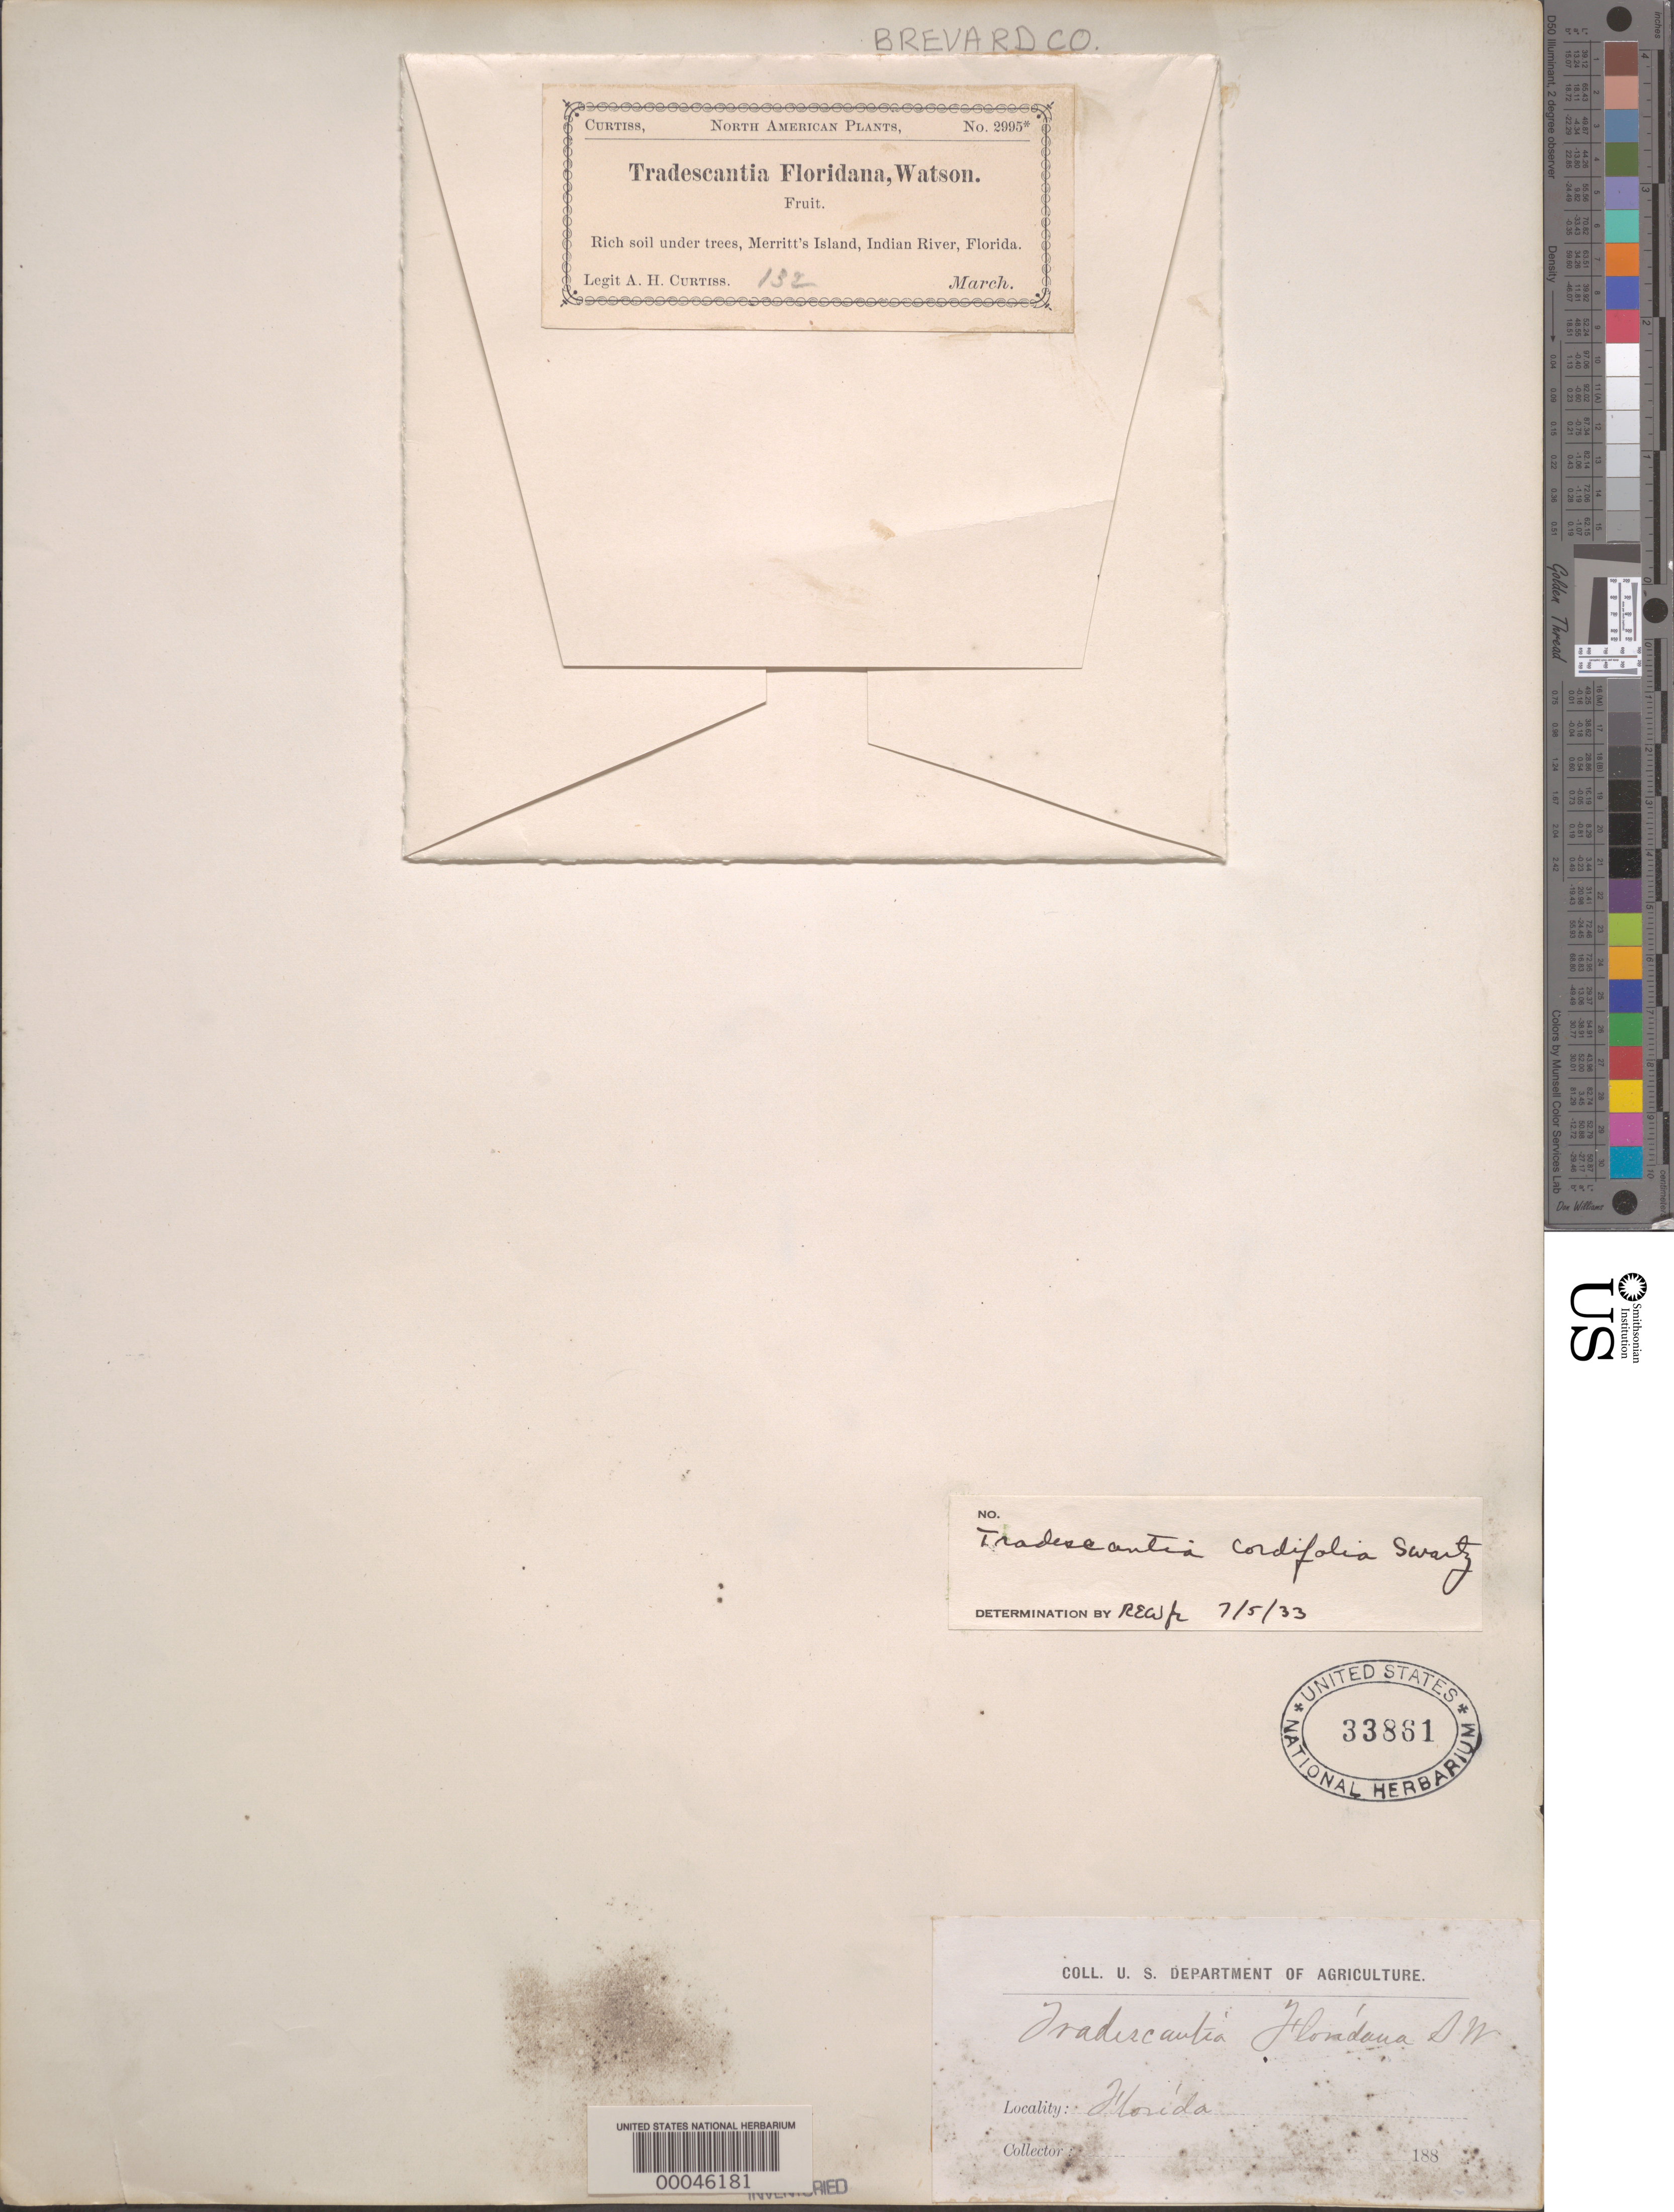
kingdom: Plantae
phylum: Tracheophyta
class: Liliopsida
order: Commelinales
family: Commelinaceae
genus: Callisia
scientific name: Callisia cordifolia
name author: (Sw.) E.S. Anderson & Woodson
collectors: A. H. Curtiss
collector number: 2995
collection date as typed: Mar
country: United States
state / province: Florida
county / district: Brevard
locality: Merritts island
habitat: Soil under trees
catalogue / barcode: US 33861